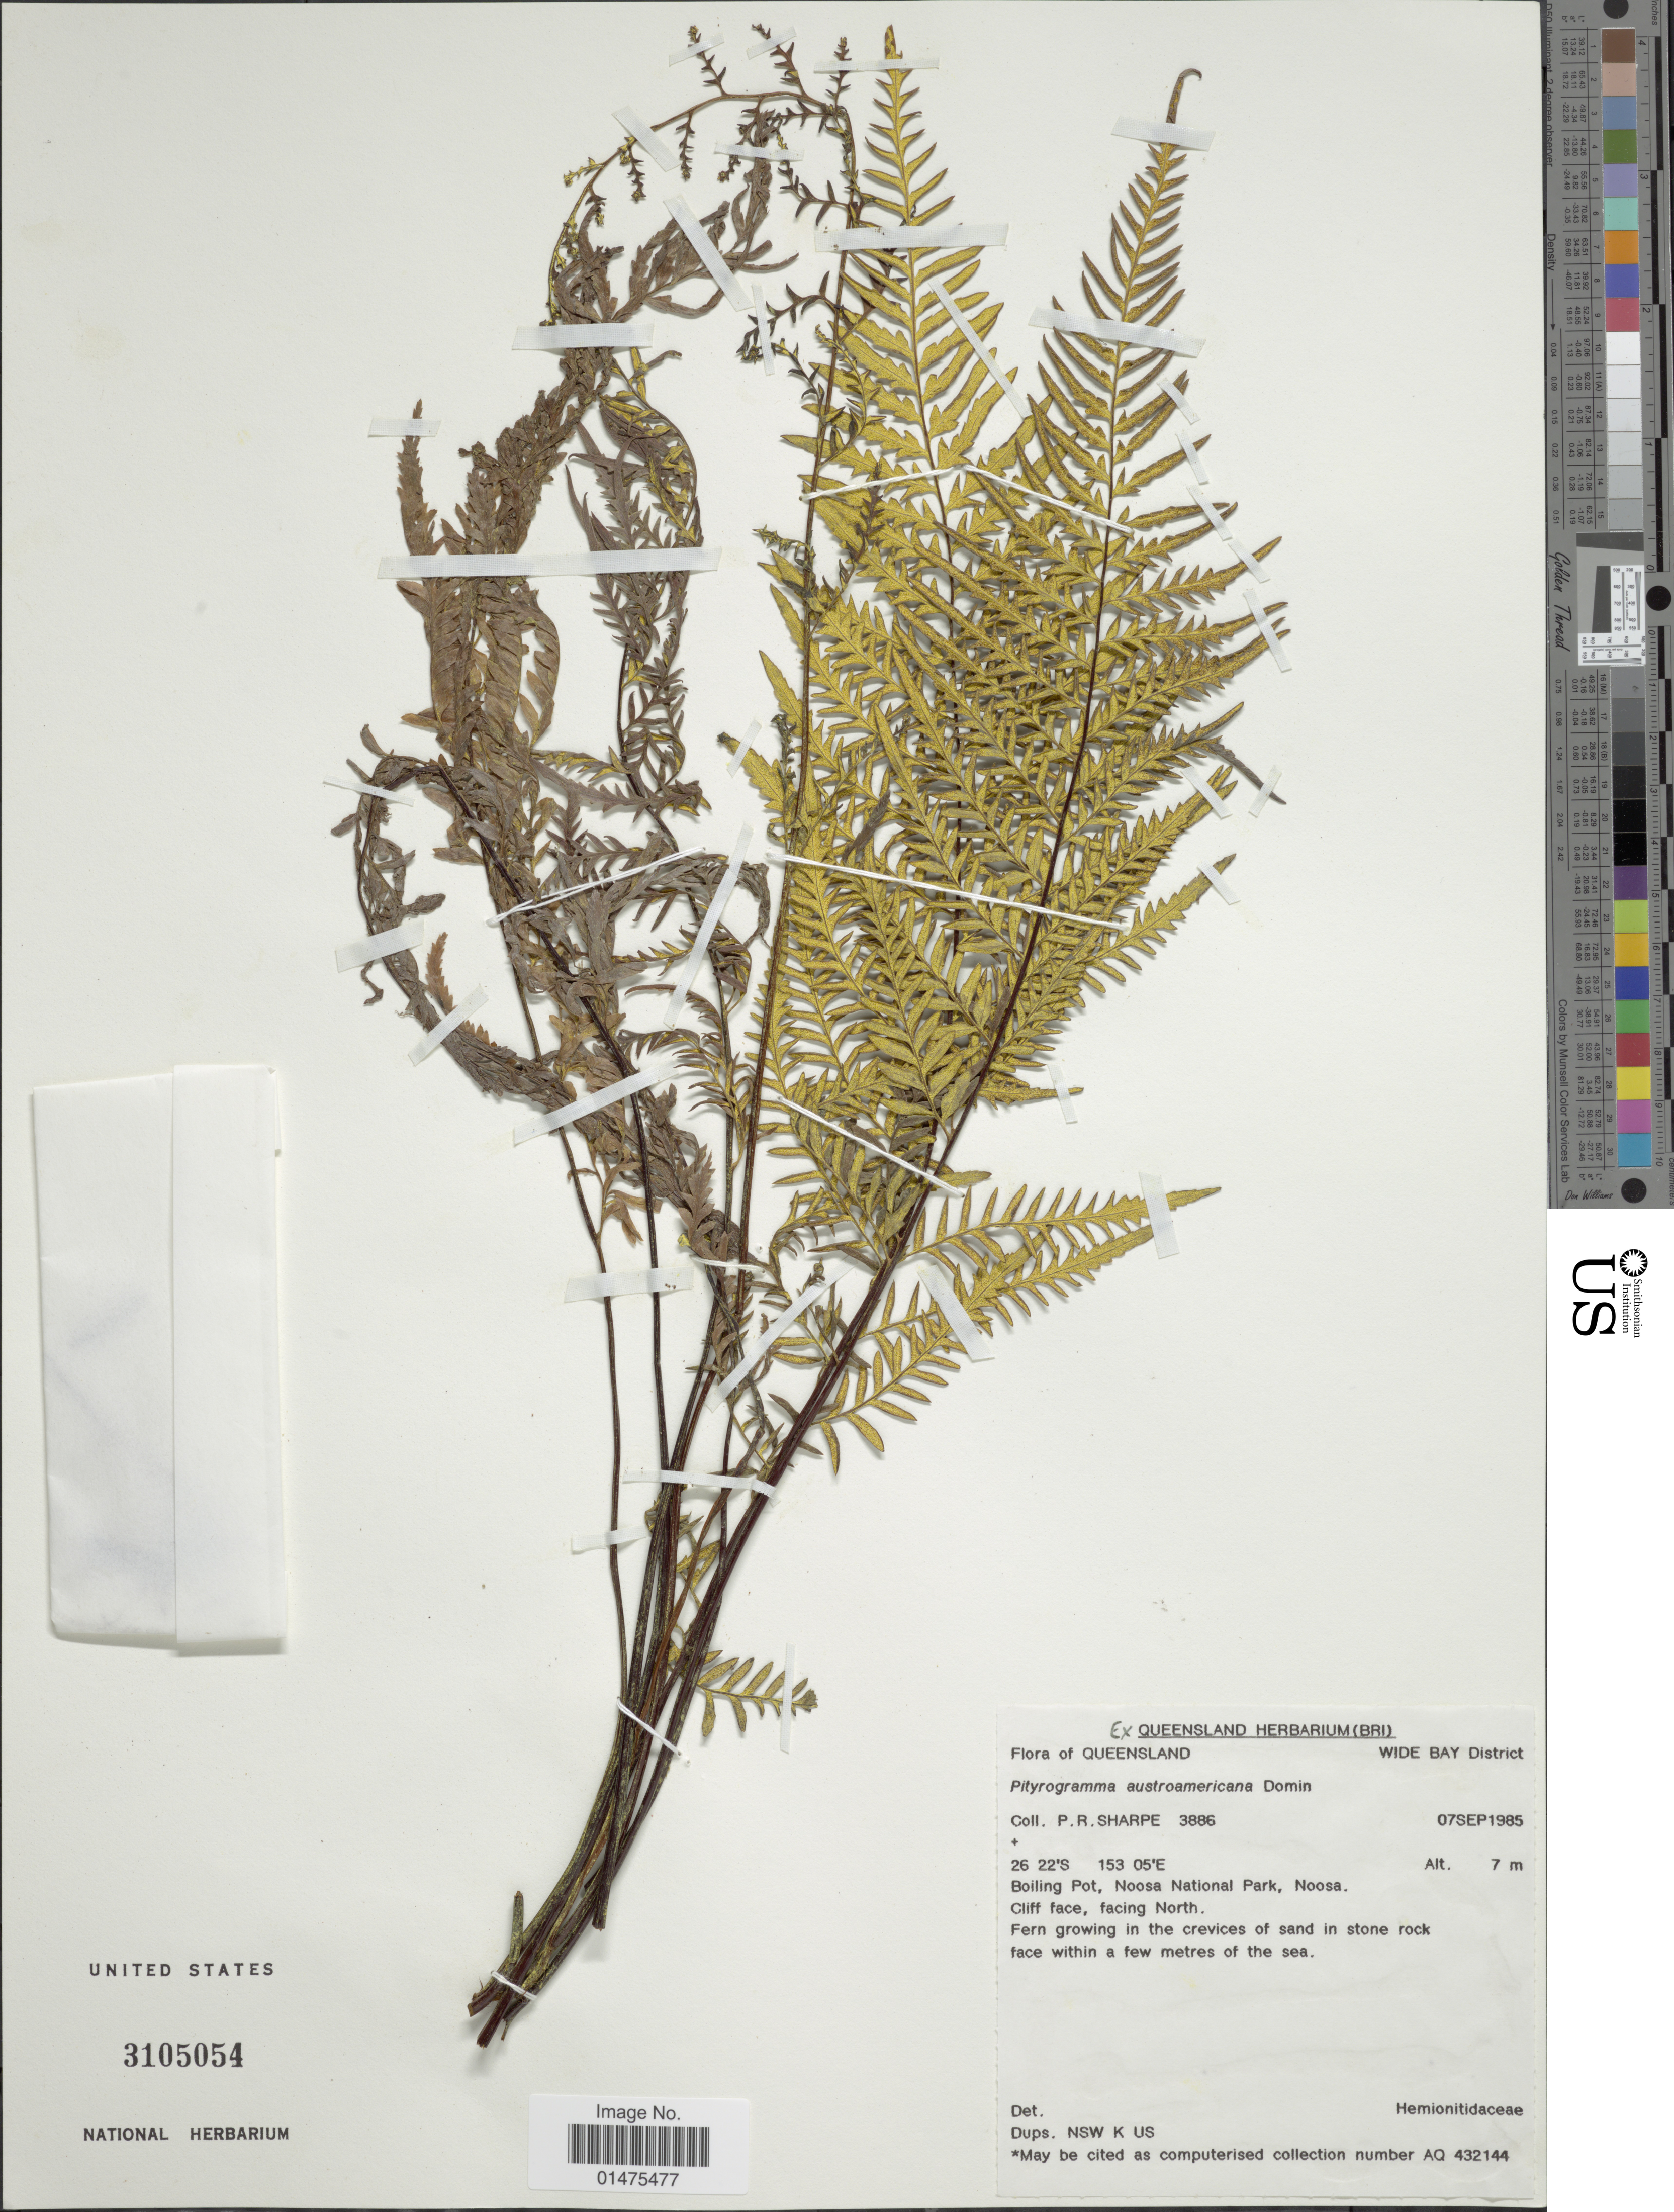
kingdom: Plantae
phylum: Tracheophyta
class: Polypodiopsida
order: Polypodiales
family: Pteridaceae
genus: Pityrogramma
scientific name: Pityrogramma austroamericana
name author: Domin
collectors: P. Sharpe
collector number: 3886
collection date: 1985-09-07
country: Australia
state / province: Queensland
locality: Boiling Pot, Noosa National Park, Noosa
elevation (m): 7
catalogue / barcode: US 3105054